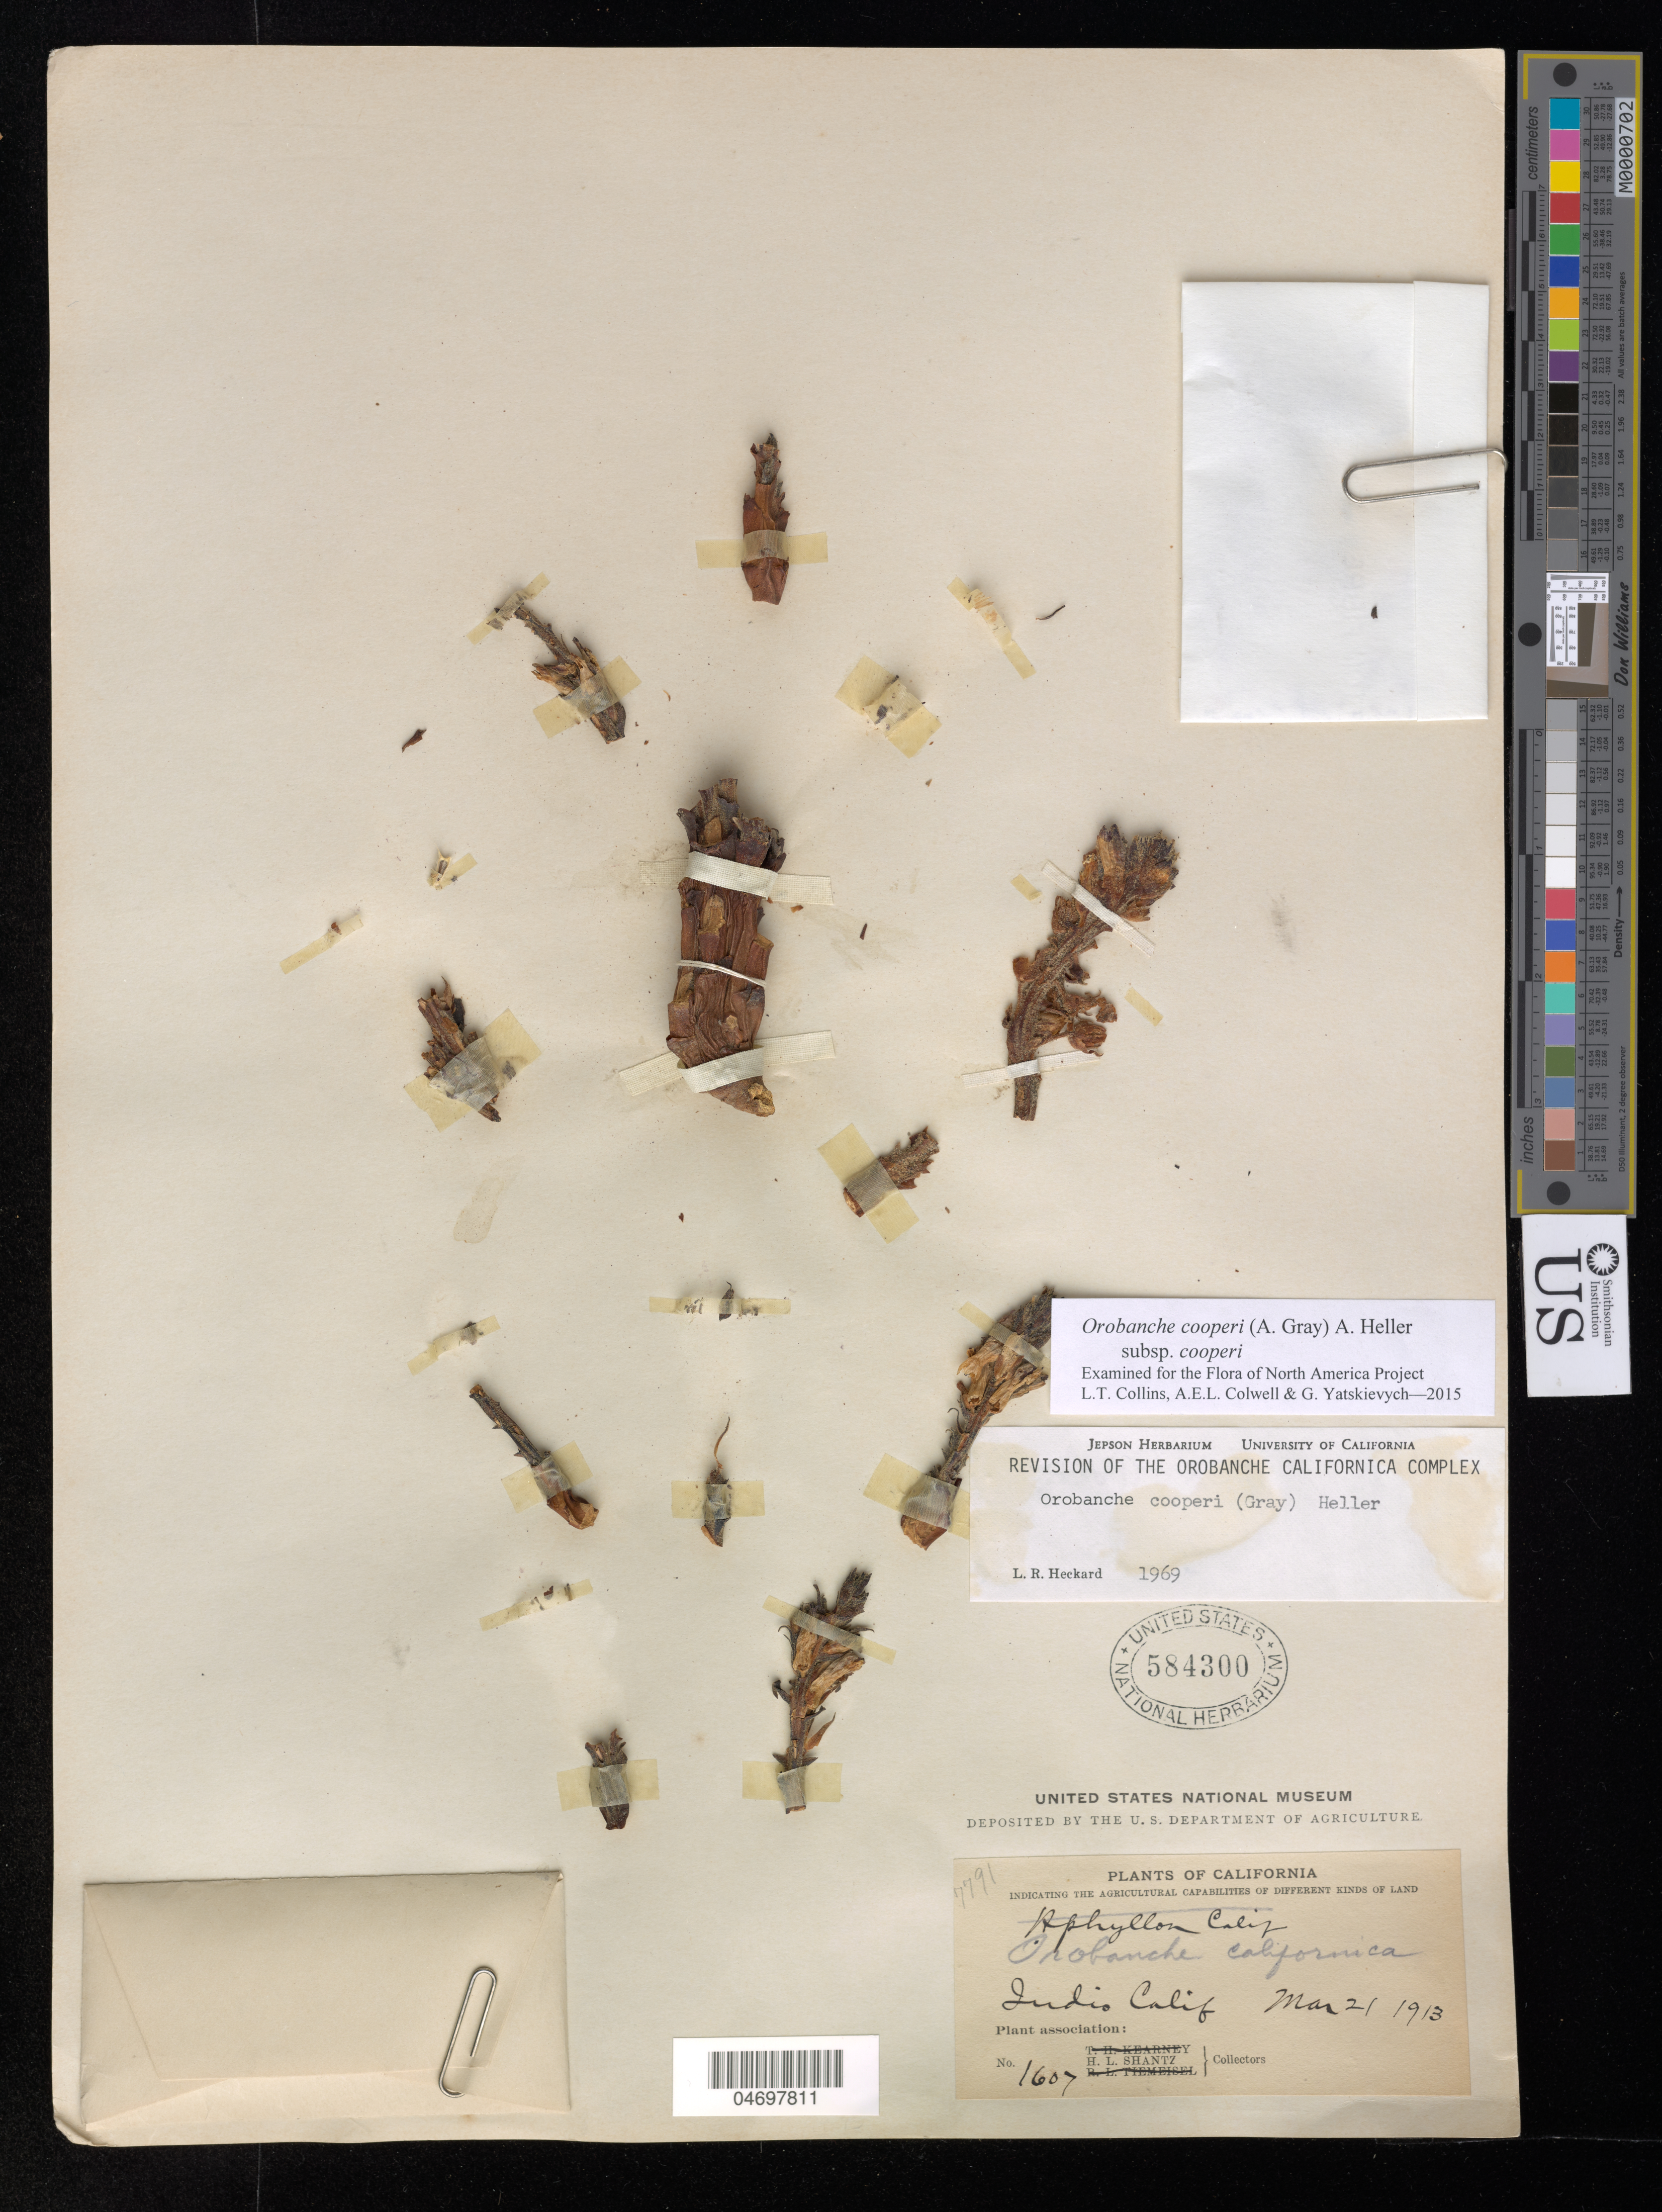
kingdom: Plantae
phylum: Tracheophyta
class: Magnoliopsida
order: Lamiales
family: Orobanchaceae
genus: Orobanche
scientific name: Orobanche cooperi subsp. cooperi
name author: (A. Gray) Heller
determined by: Collins, L. T.; Colwell, A. E.; Yatskievych, G. A.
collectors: H. Shantz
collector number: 7791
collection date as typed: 21 Mar 1913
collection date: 1913-03-21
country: United States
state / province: California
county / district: Riverside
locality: Indio.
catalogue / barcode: US 584300